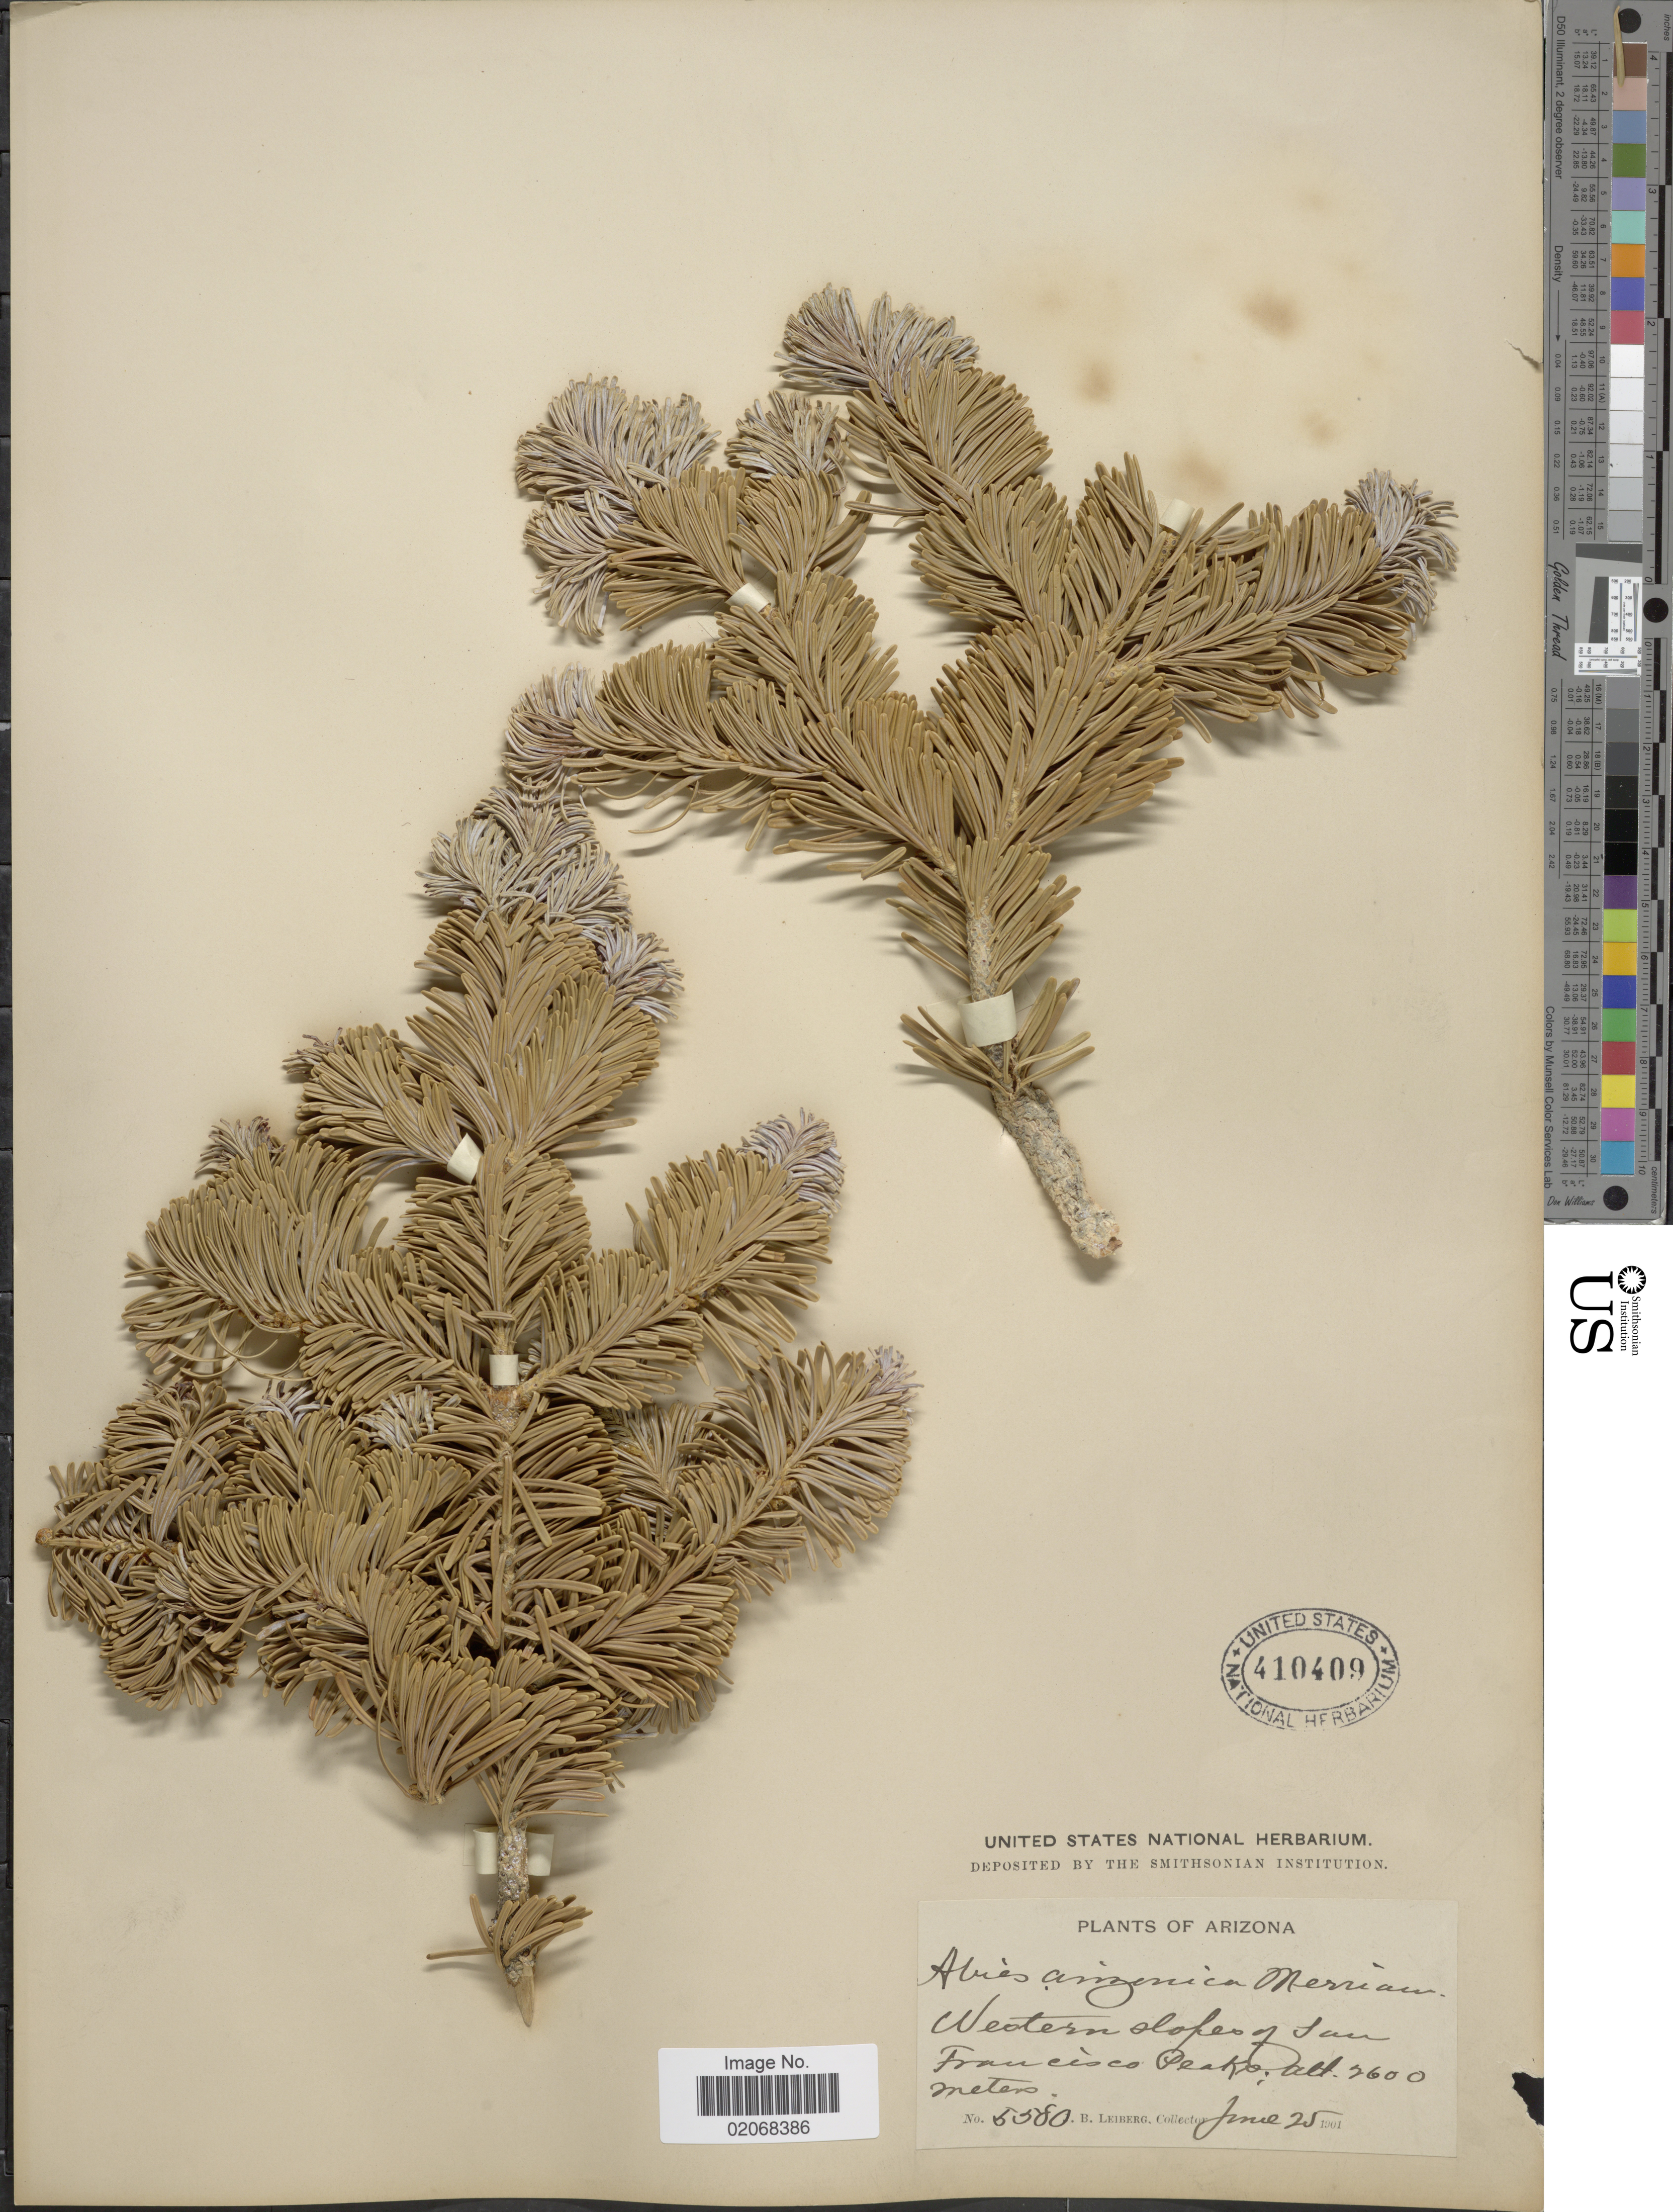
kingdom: Plantae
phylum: Tracheophyta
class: Pinopsida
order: Pinales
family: Pinaceae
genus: Abies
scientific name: Abies lasiocarpa var. arizonica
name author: (Merriam) Lemmon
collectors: J. B. Leiberg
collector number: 5580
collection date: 1901-06-25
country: United States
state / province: Arizona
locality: Western slopes of San Francisco Peaks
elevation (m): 2600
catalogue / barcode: US 410409